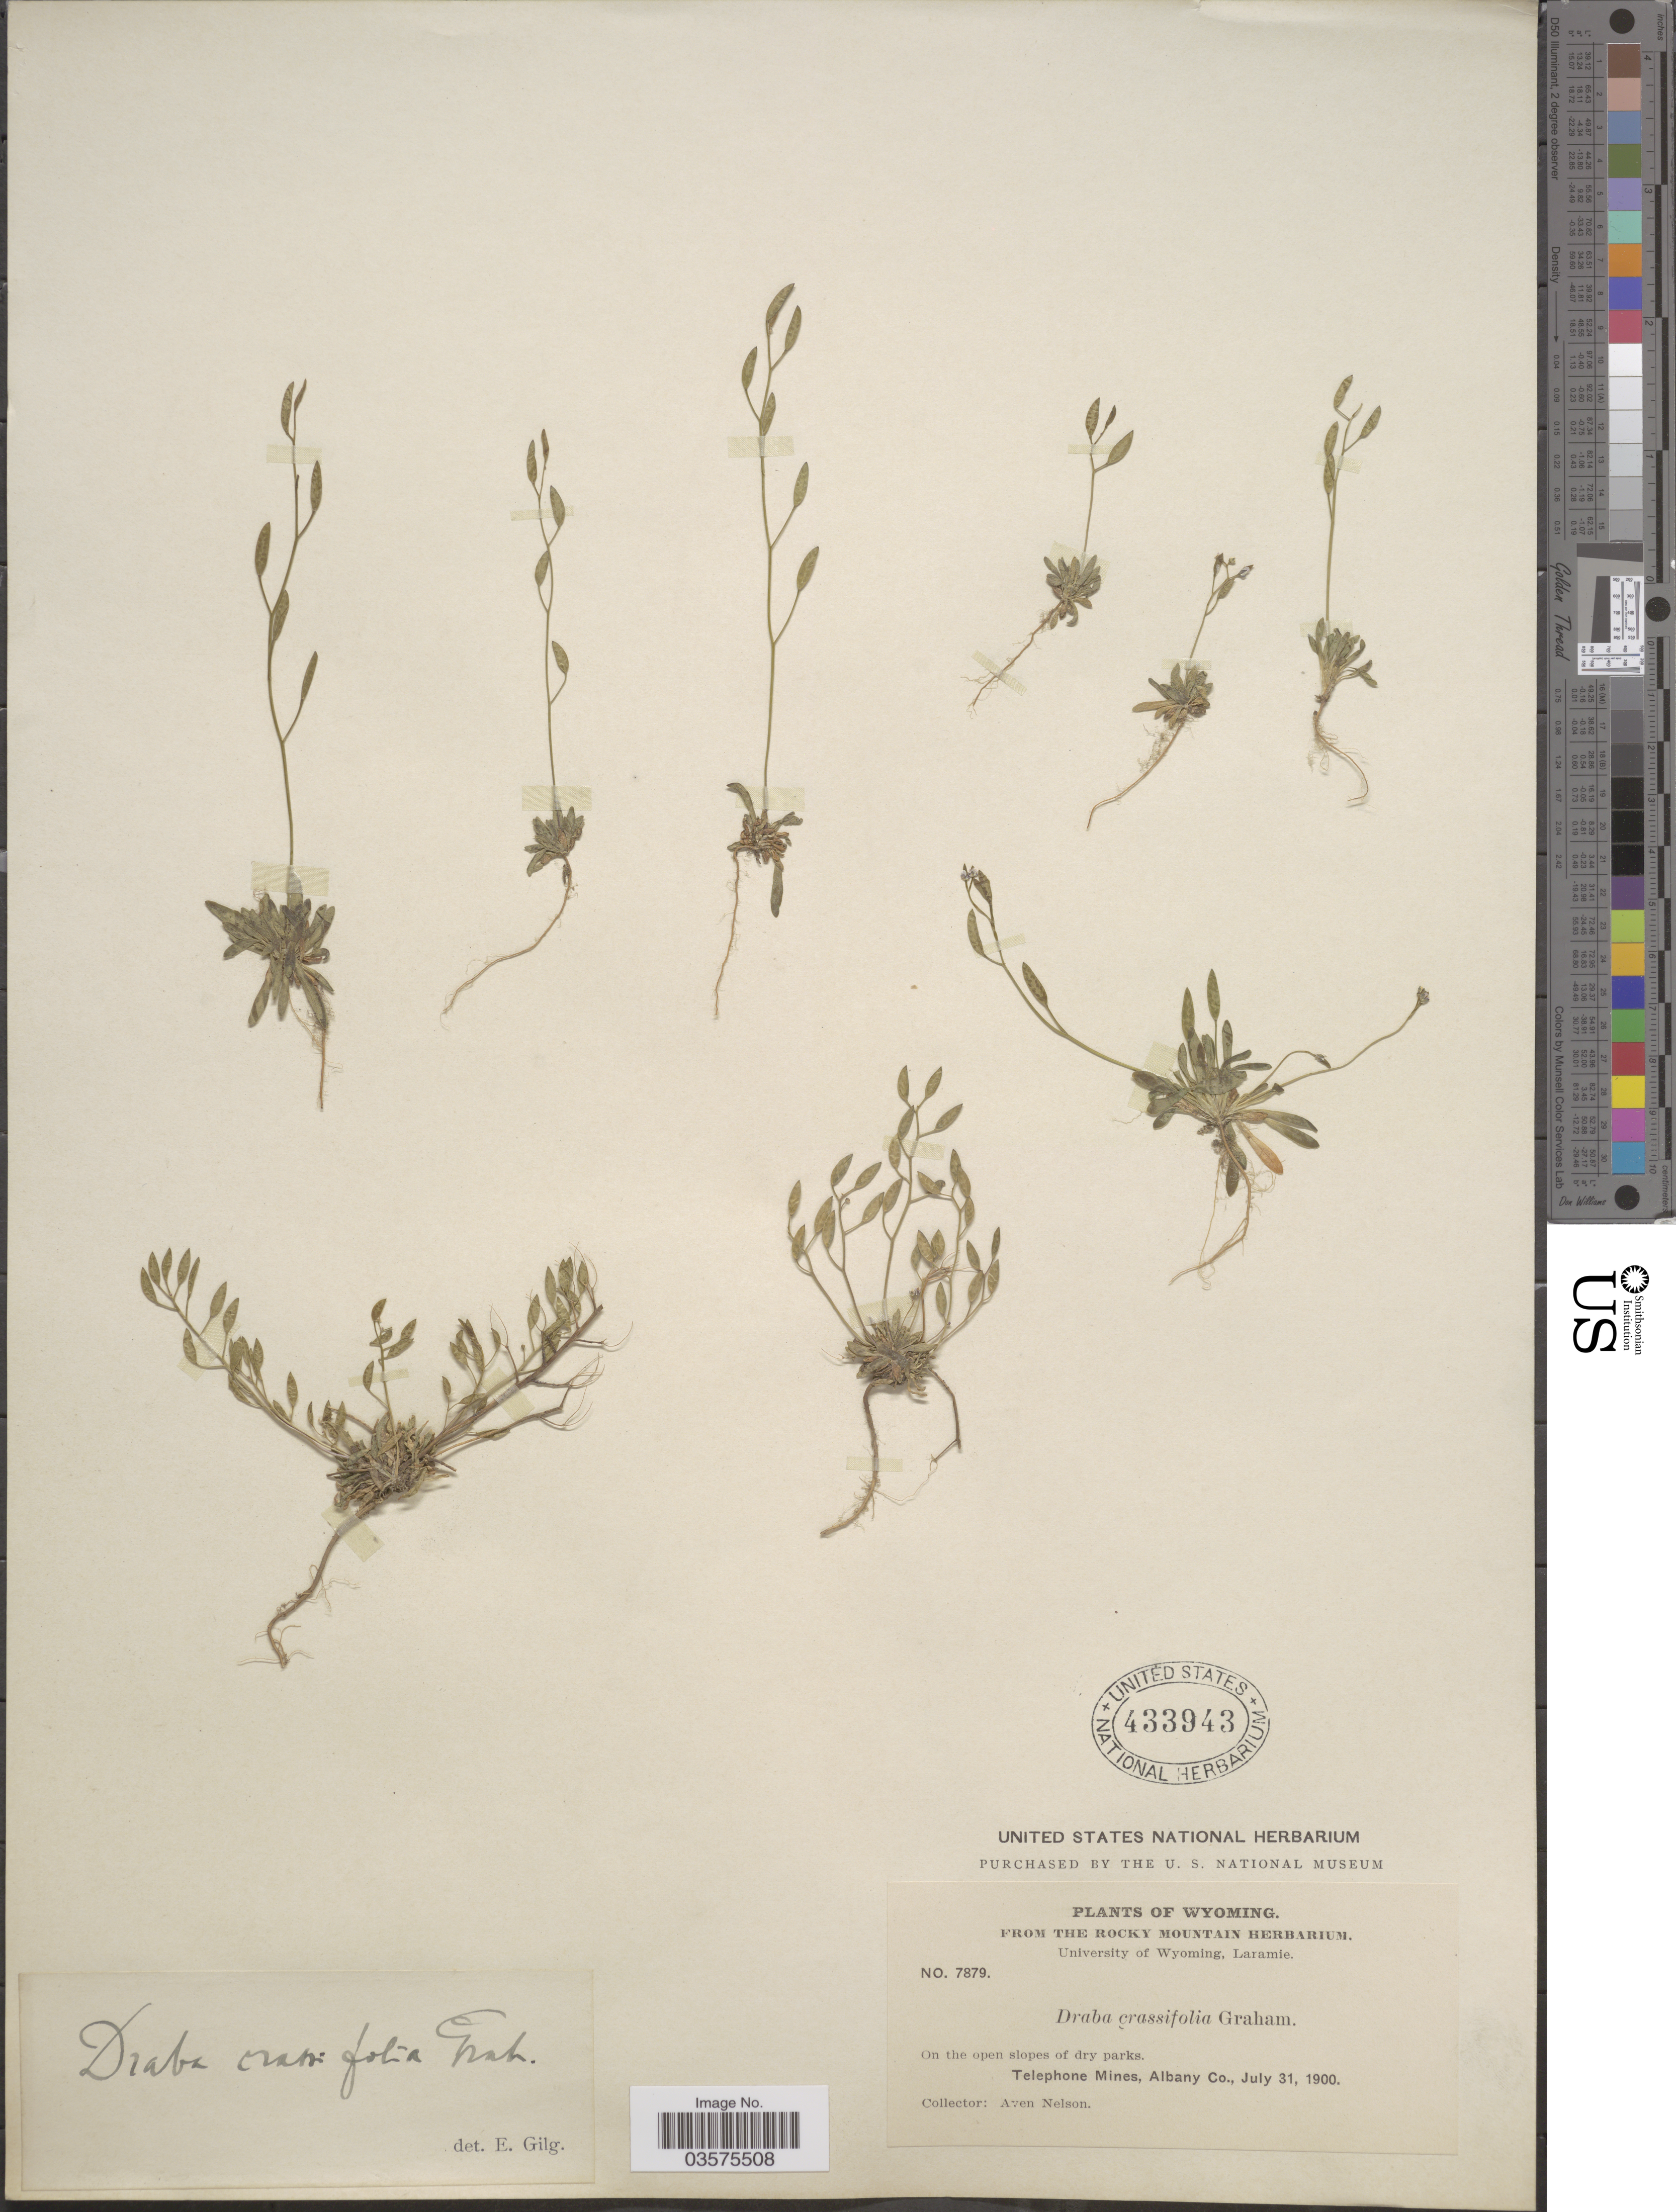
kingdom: Plantae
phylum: Tracheophyta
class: Magnoliopsida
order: Brassicales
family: Brassicaceae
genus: Draba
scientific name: Draba crassifolia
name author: Graham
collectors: A. Nelson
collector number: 7879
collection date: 1900-07-31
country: United States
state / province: Wyoming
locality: Telephone Mines, Albany Co.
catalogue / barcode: US 433943